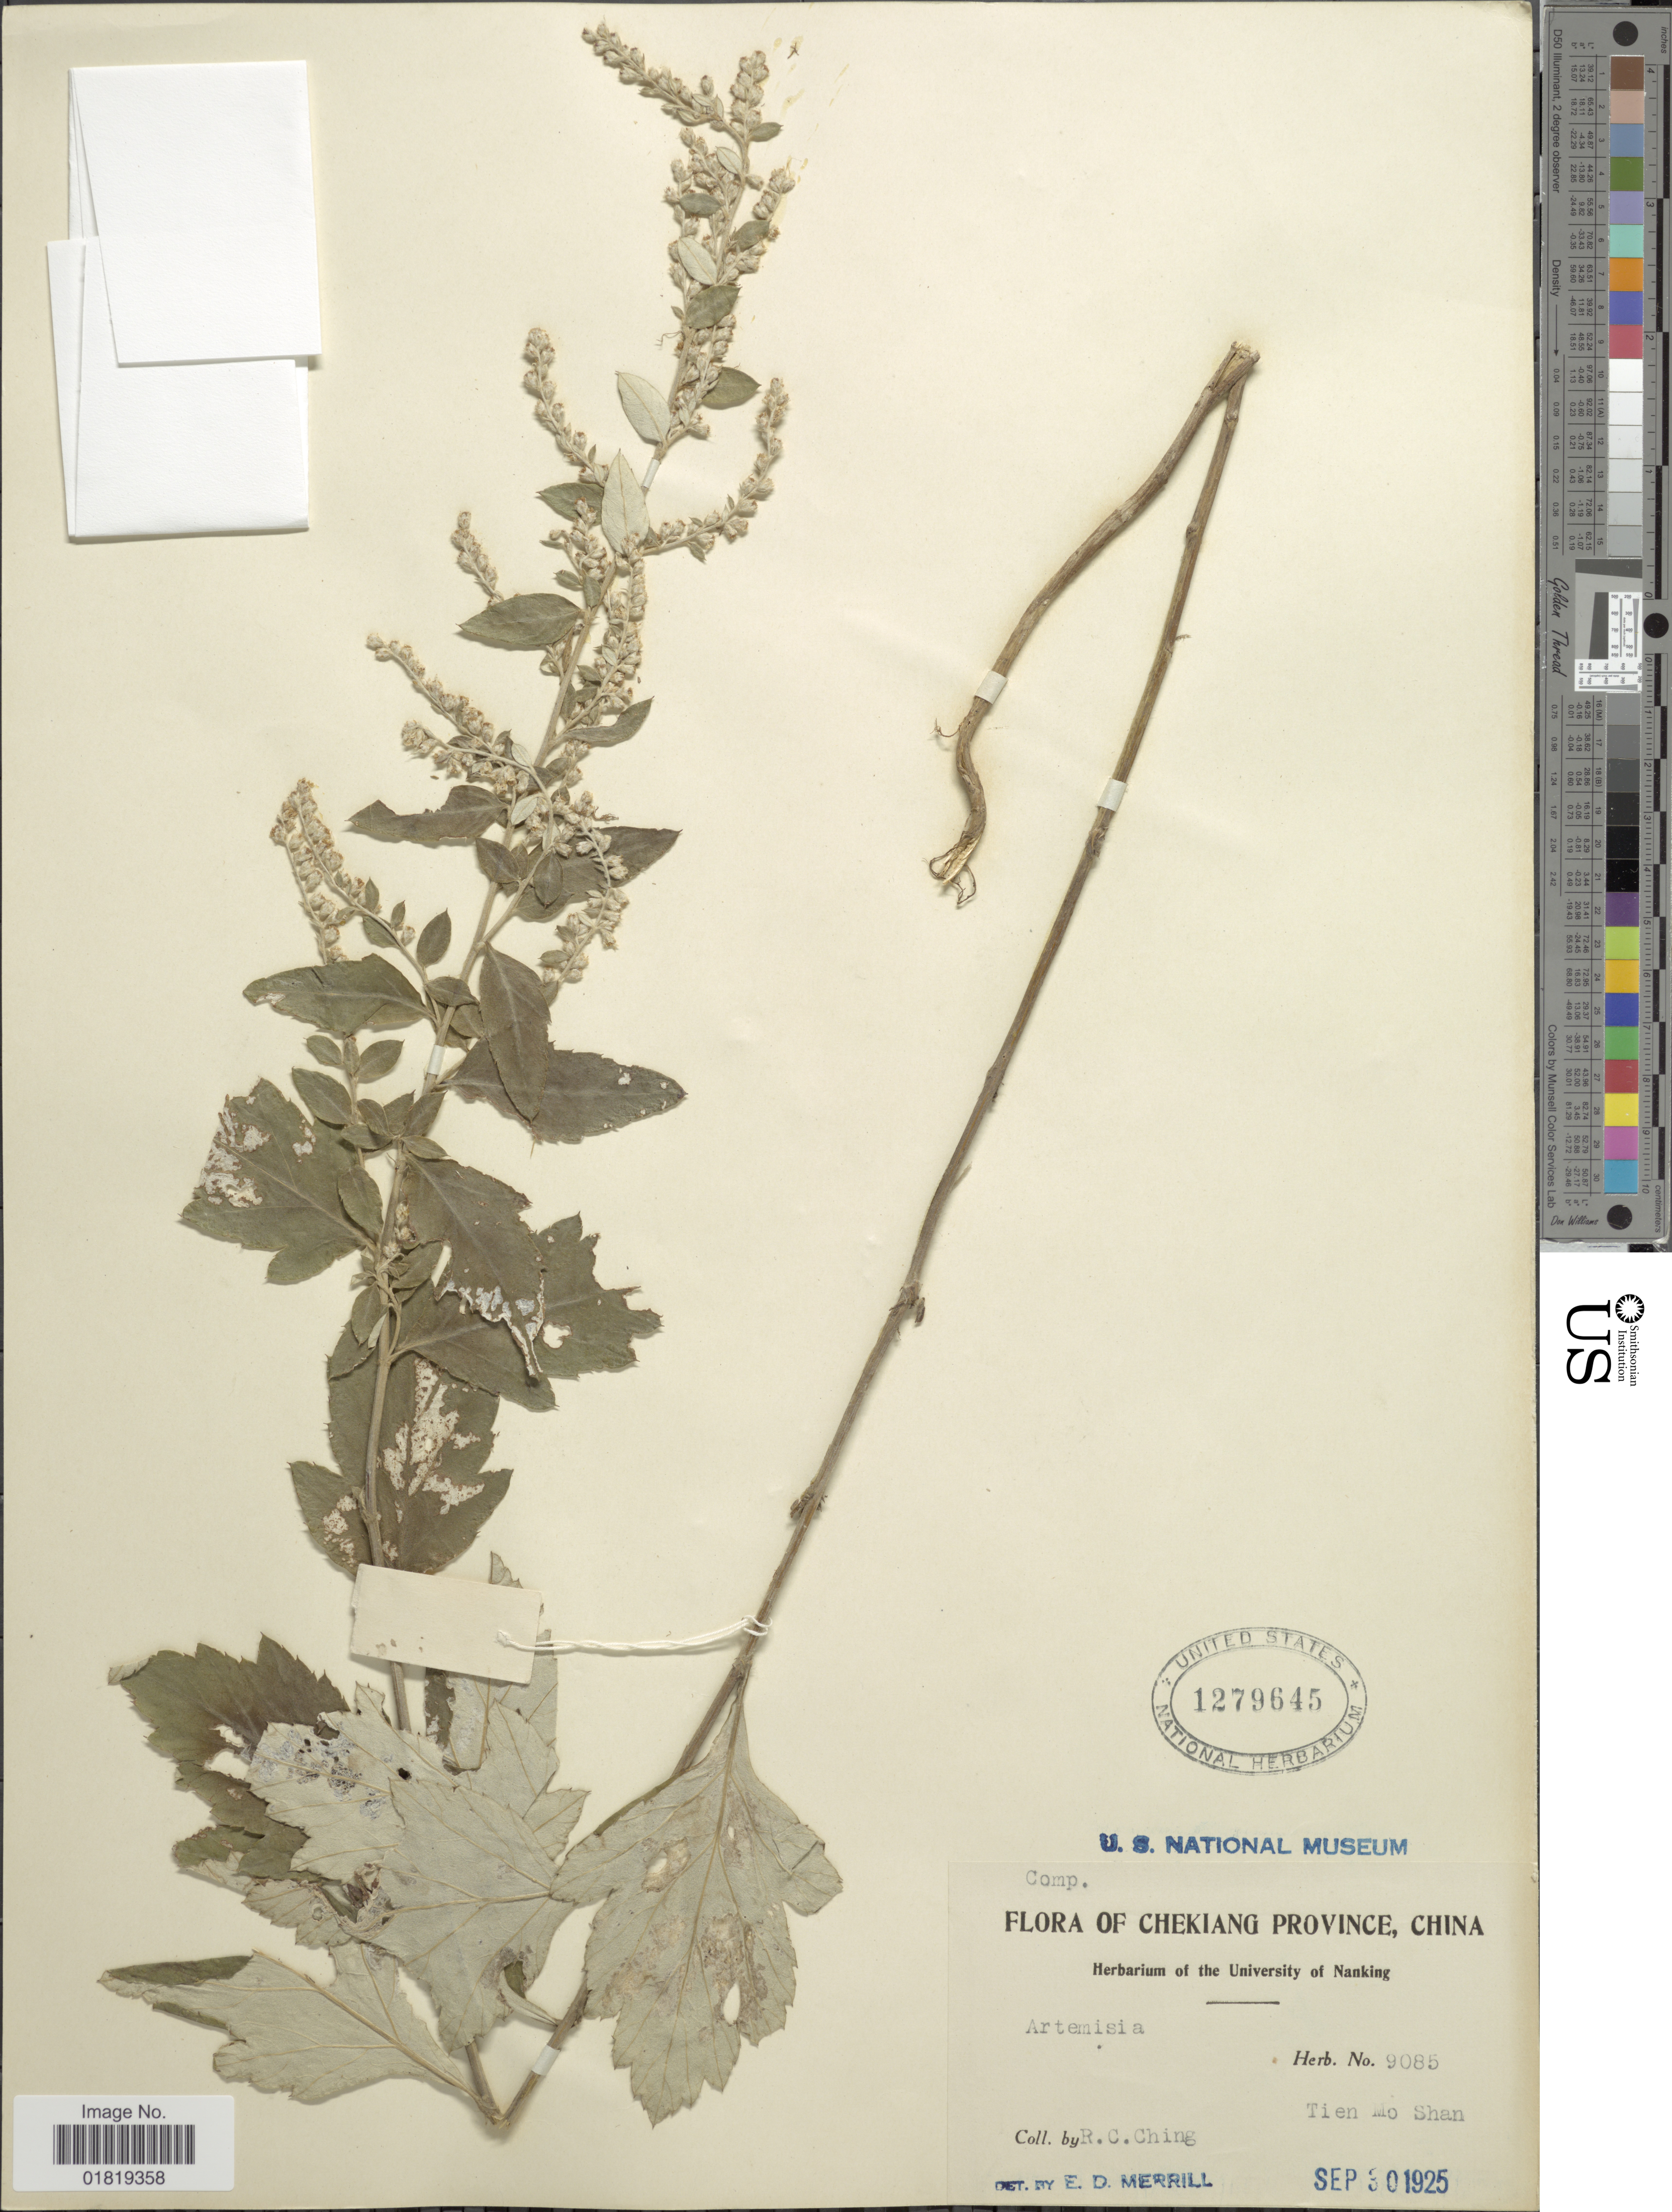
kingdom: Plantae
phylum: Tracheophyta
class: Magnoliopsida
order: Asterales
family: Asteraceae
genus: Artemisia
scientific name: Artemisia sp.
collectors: R. C. Ching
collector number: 9085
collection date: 1925-09-30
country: China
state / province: Zhejiang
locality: Chekiang Province, Tien Mo Shan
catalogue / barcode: US 1279645